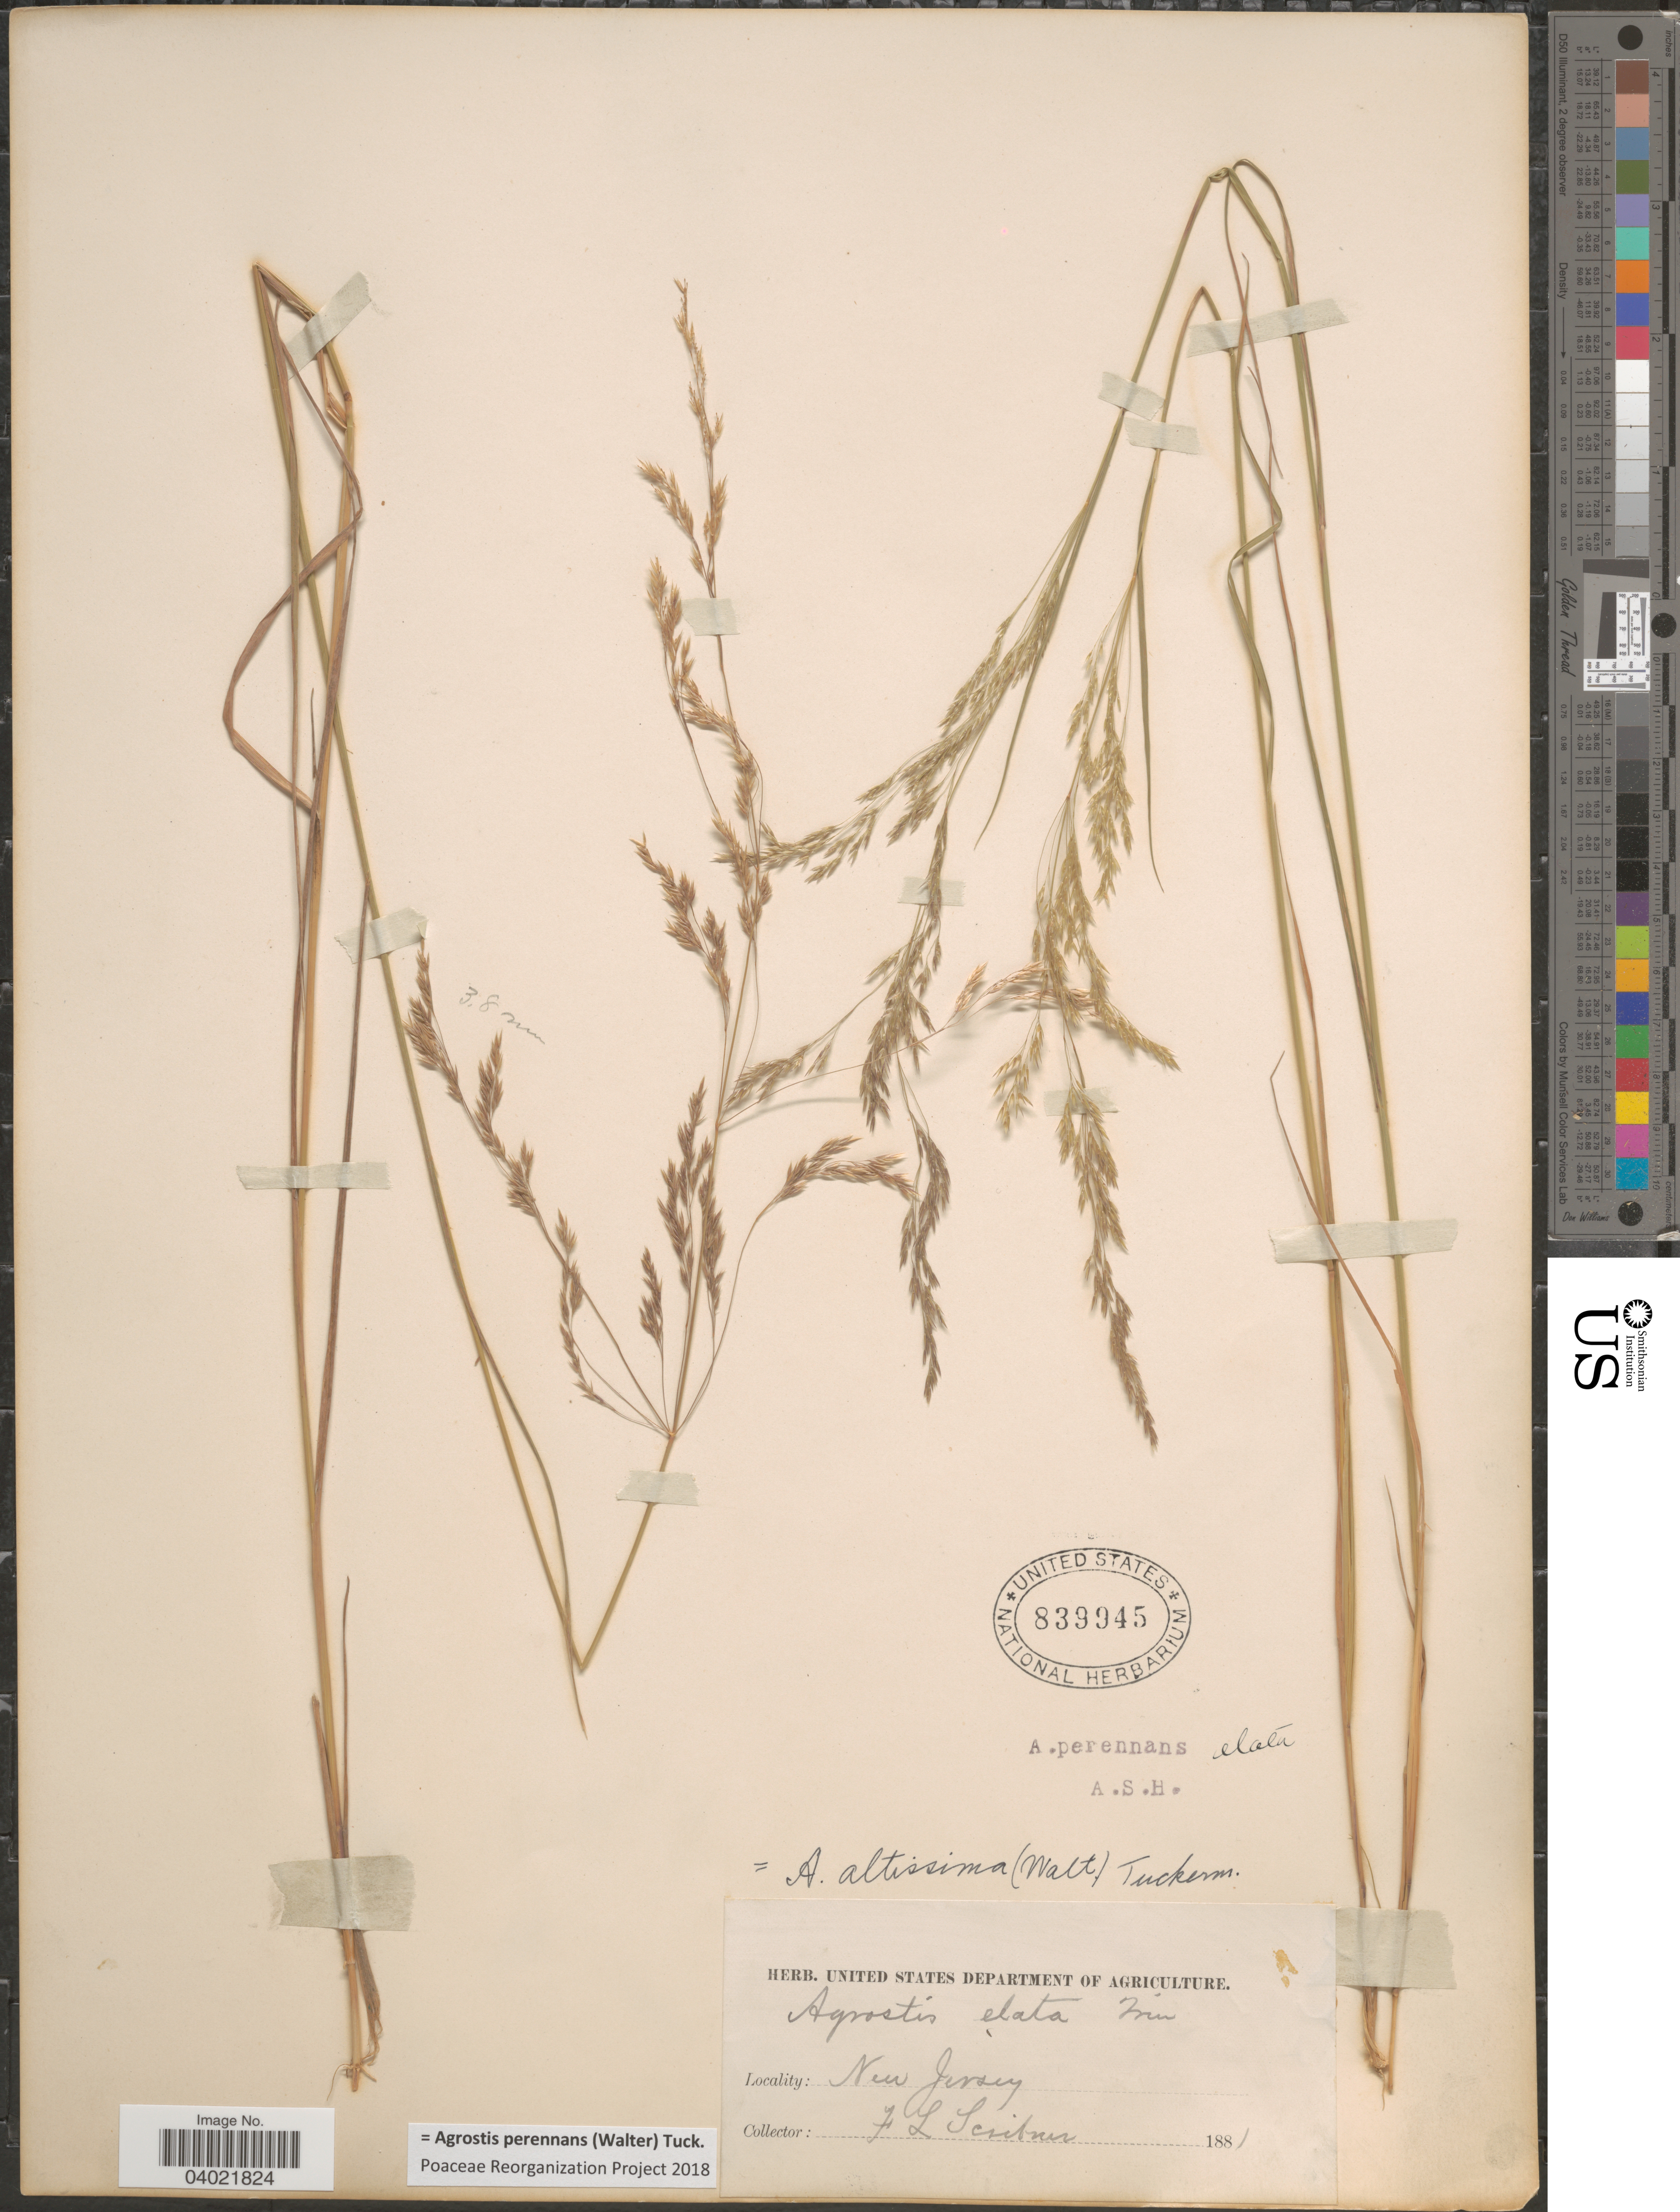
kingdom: Plantae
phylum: Tracheophyta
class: Liliopsida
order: Poales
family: Poaceae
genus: Agrostis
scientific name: Agrostis perennans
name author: (Walter) Tuck.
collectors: F. L. Scribner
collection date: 1881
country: United States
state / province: New Jersey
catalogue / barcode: US 839945